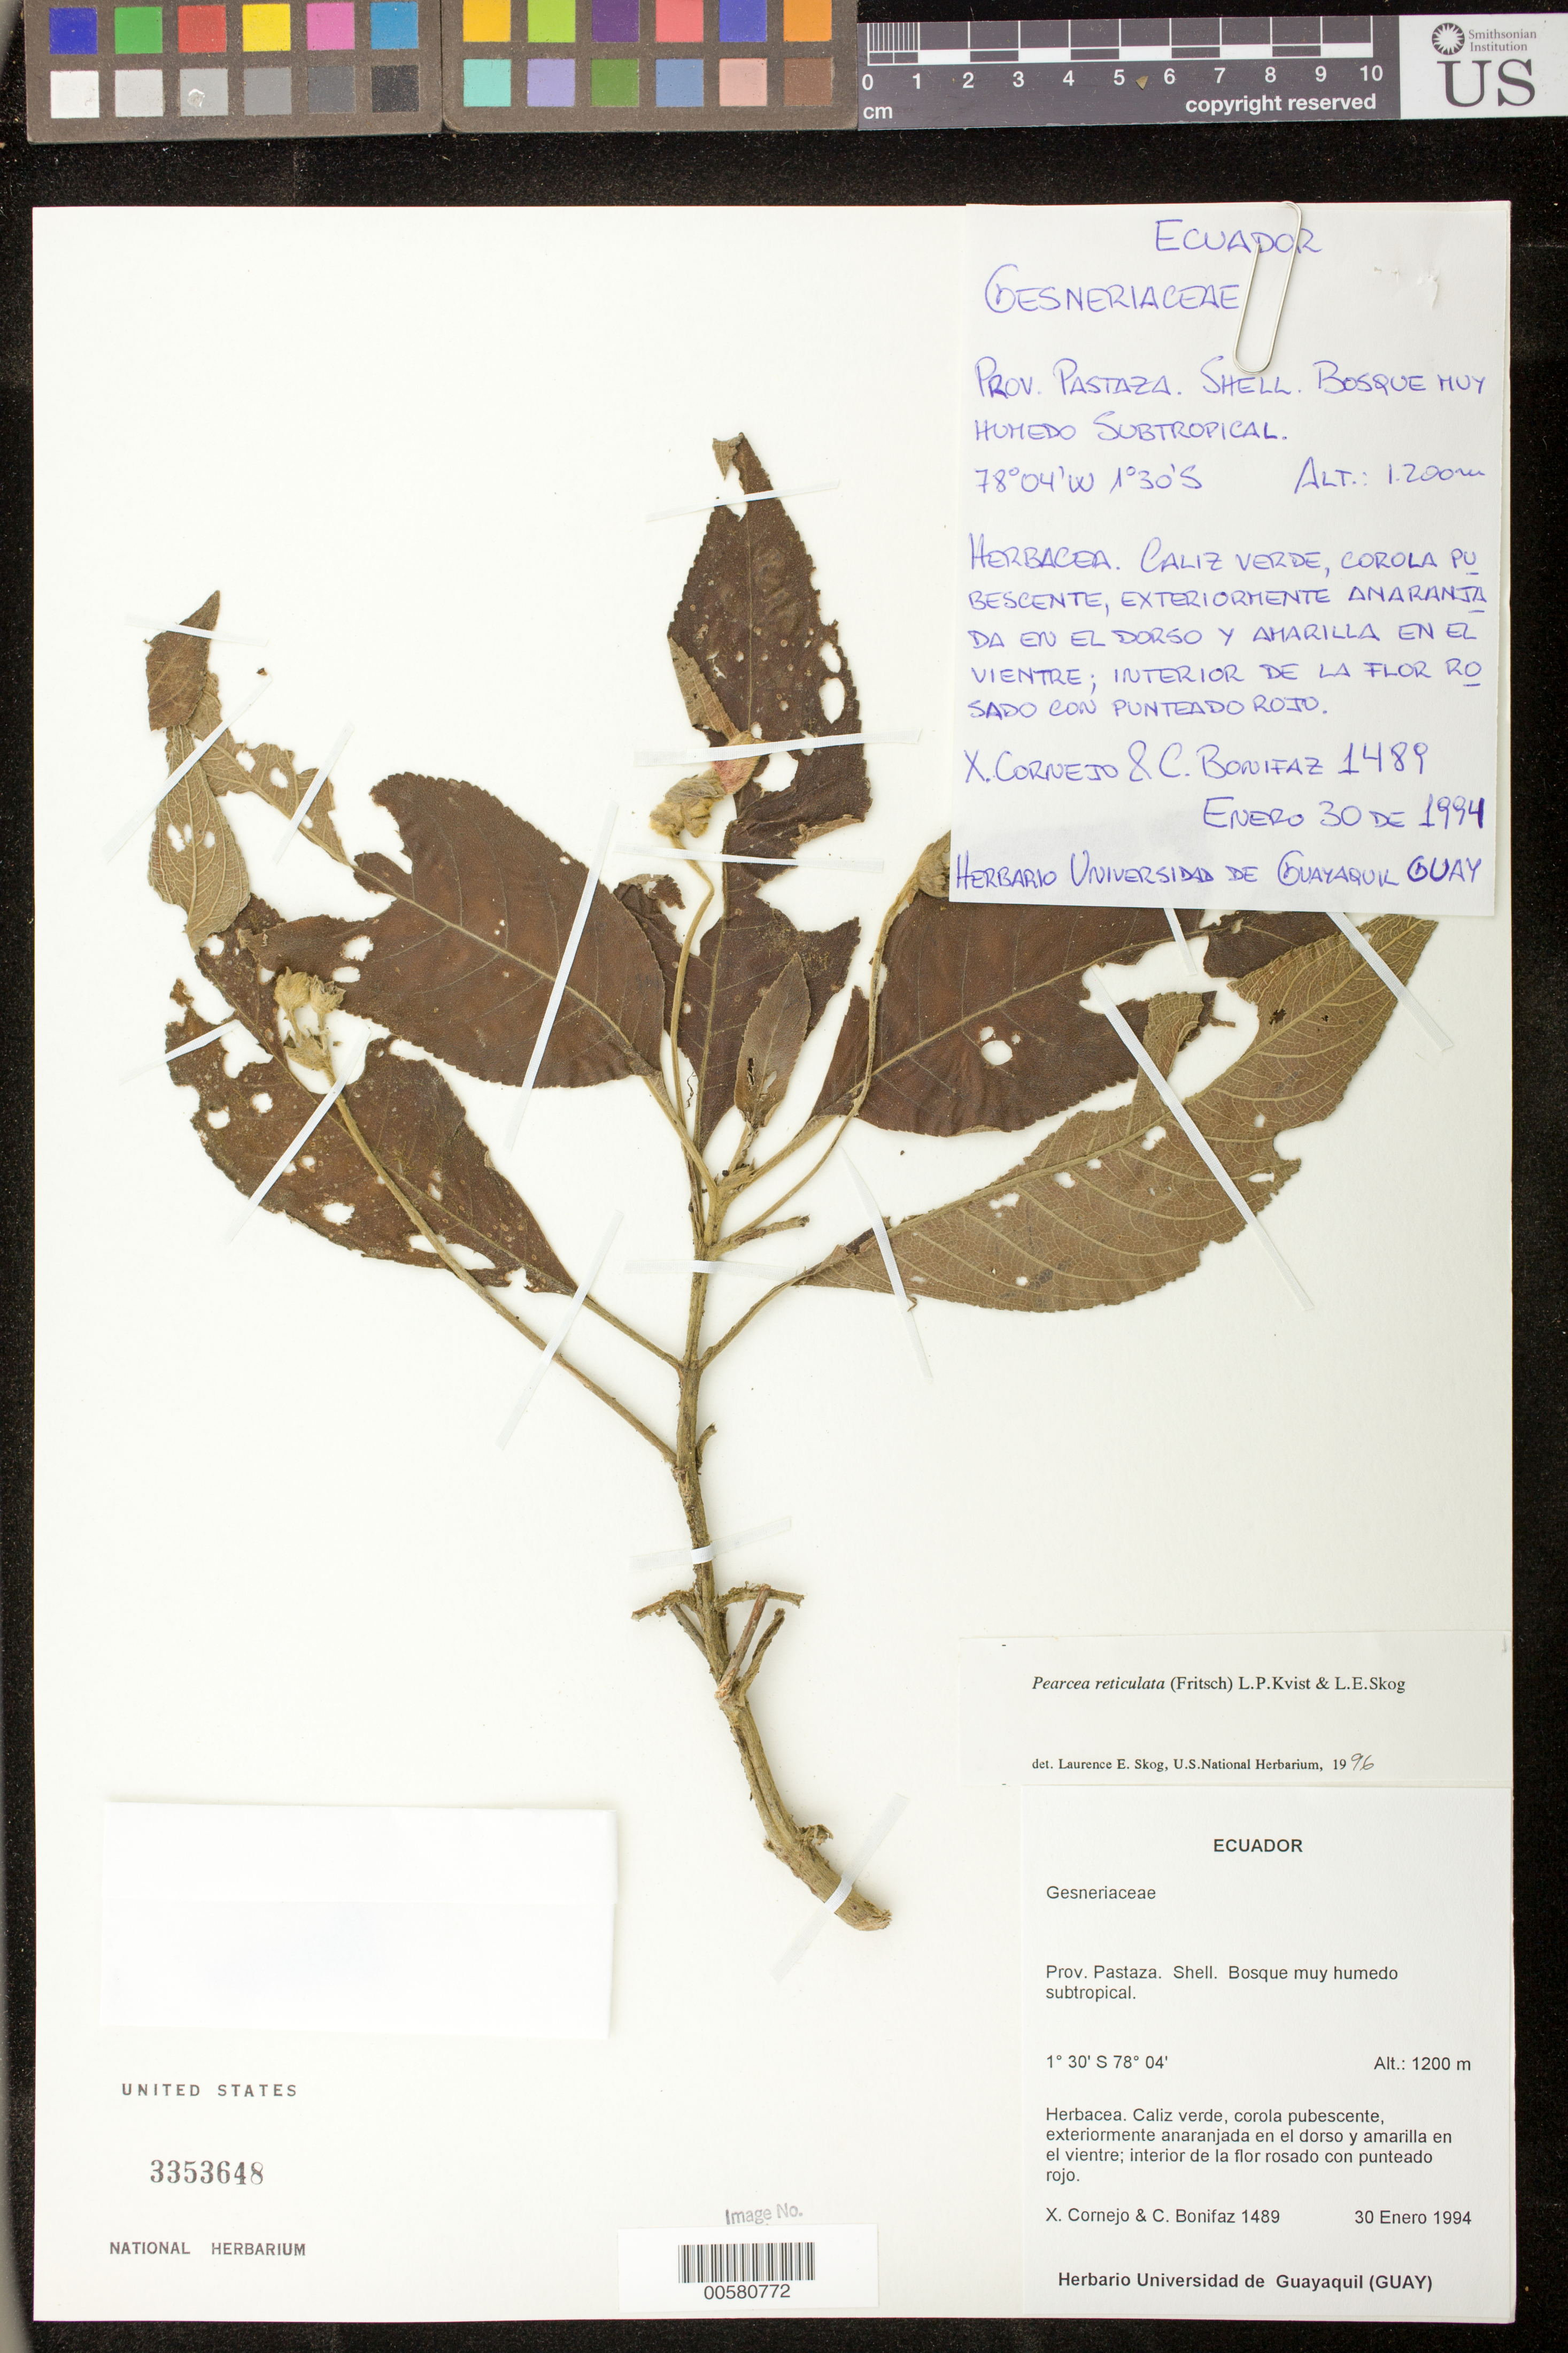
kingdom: Plantae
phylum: Tracheophyta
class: Magnoliopsida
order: Lamiales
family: Gesneriaceae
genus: Pearcea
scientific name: Pearcea reticulata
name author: (Fritsch) L.P. Kvist & L.E. Skog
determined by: Skog, Laurence E.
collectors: X. F. Cornejo & C. Bonifaz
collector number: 1489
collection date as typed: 30 Jan 1994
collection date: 1994-01-30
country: Ecuador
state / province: Pastaza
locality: Shell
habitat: Bosque muy humedo subtropical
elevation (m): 1200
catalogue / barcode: US 3353648